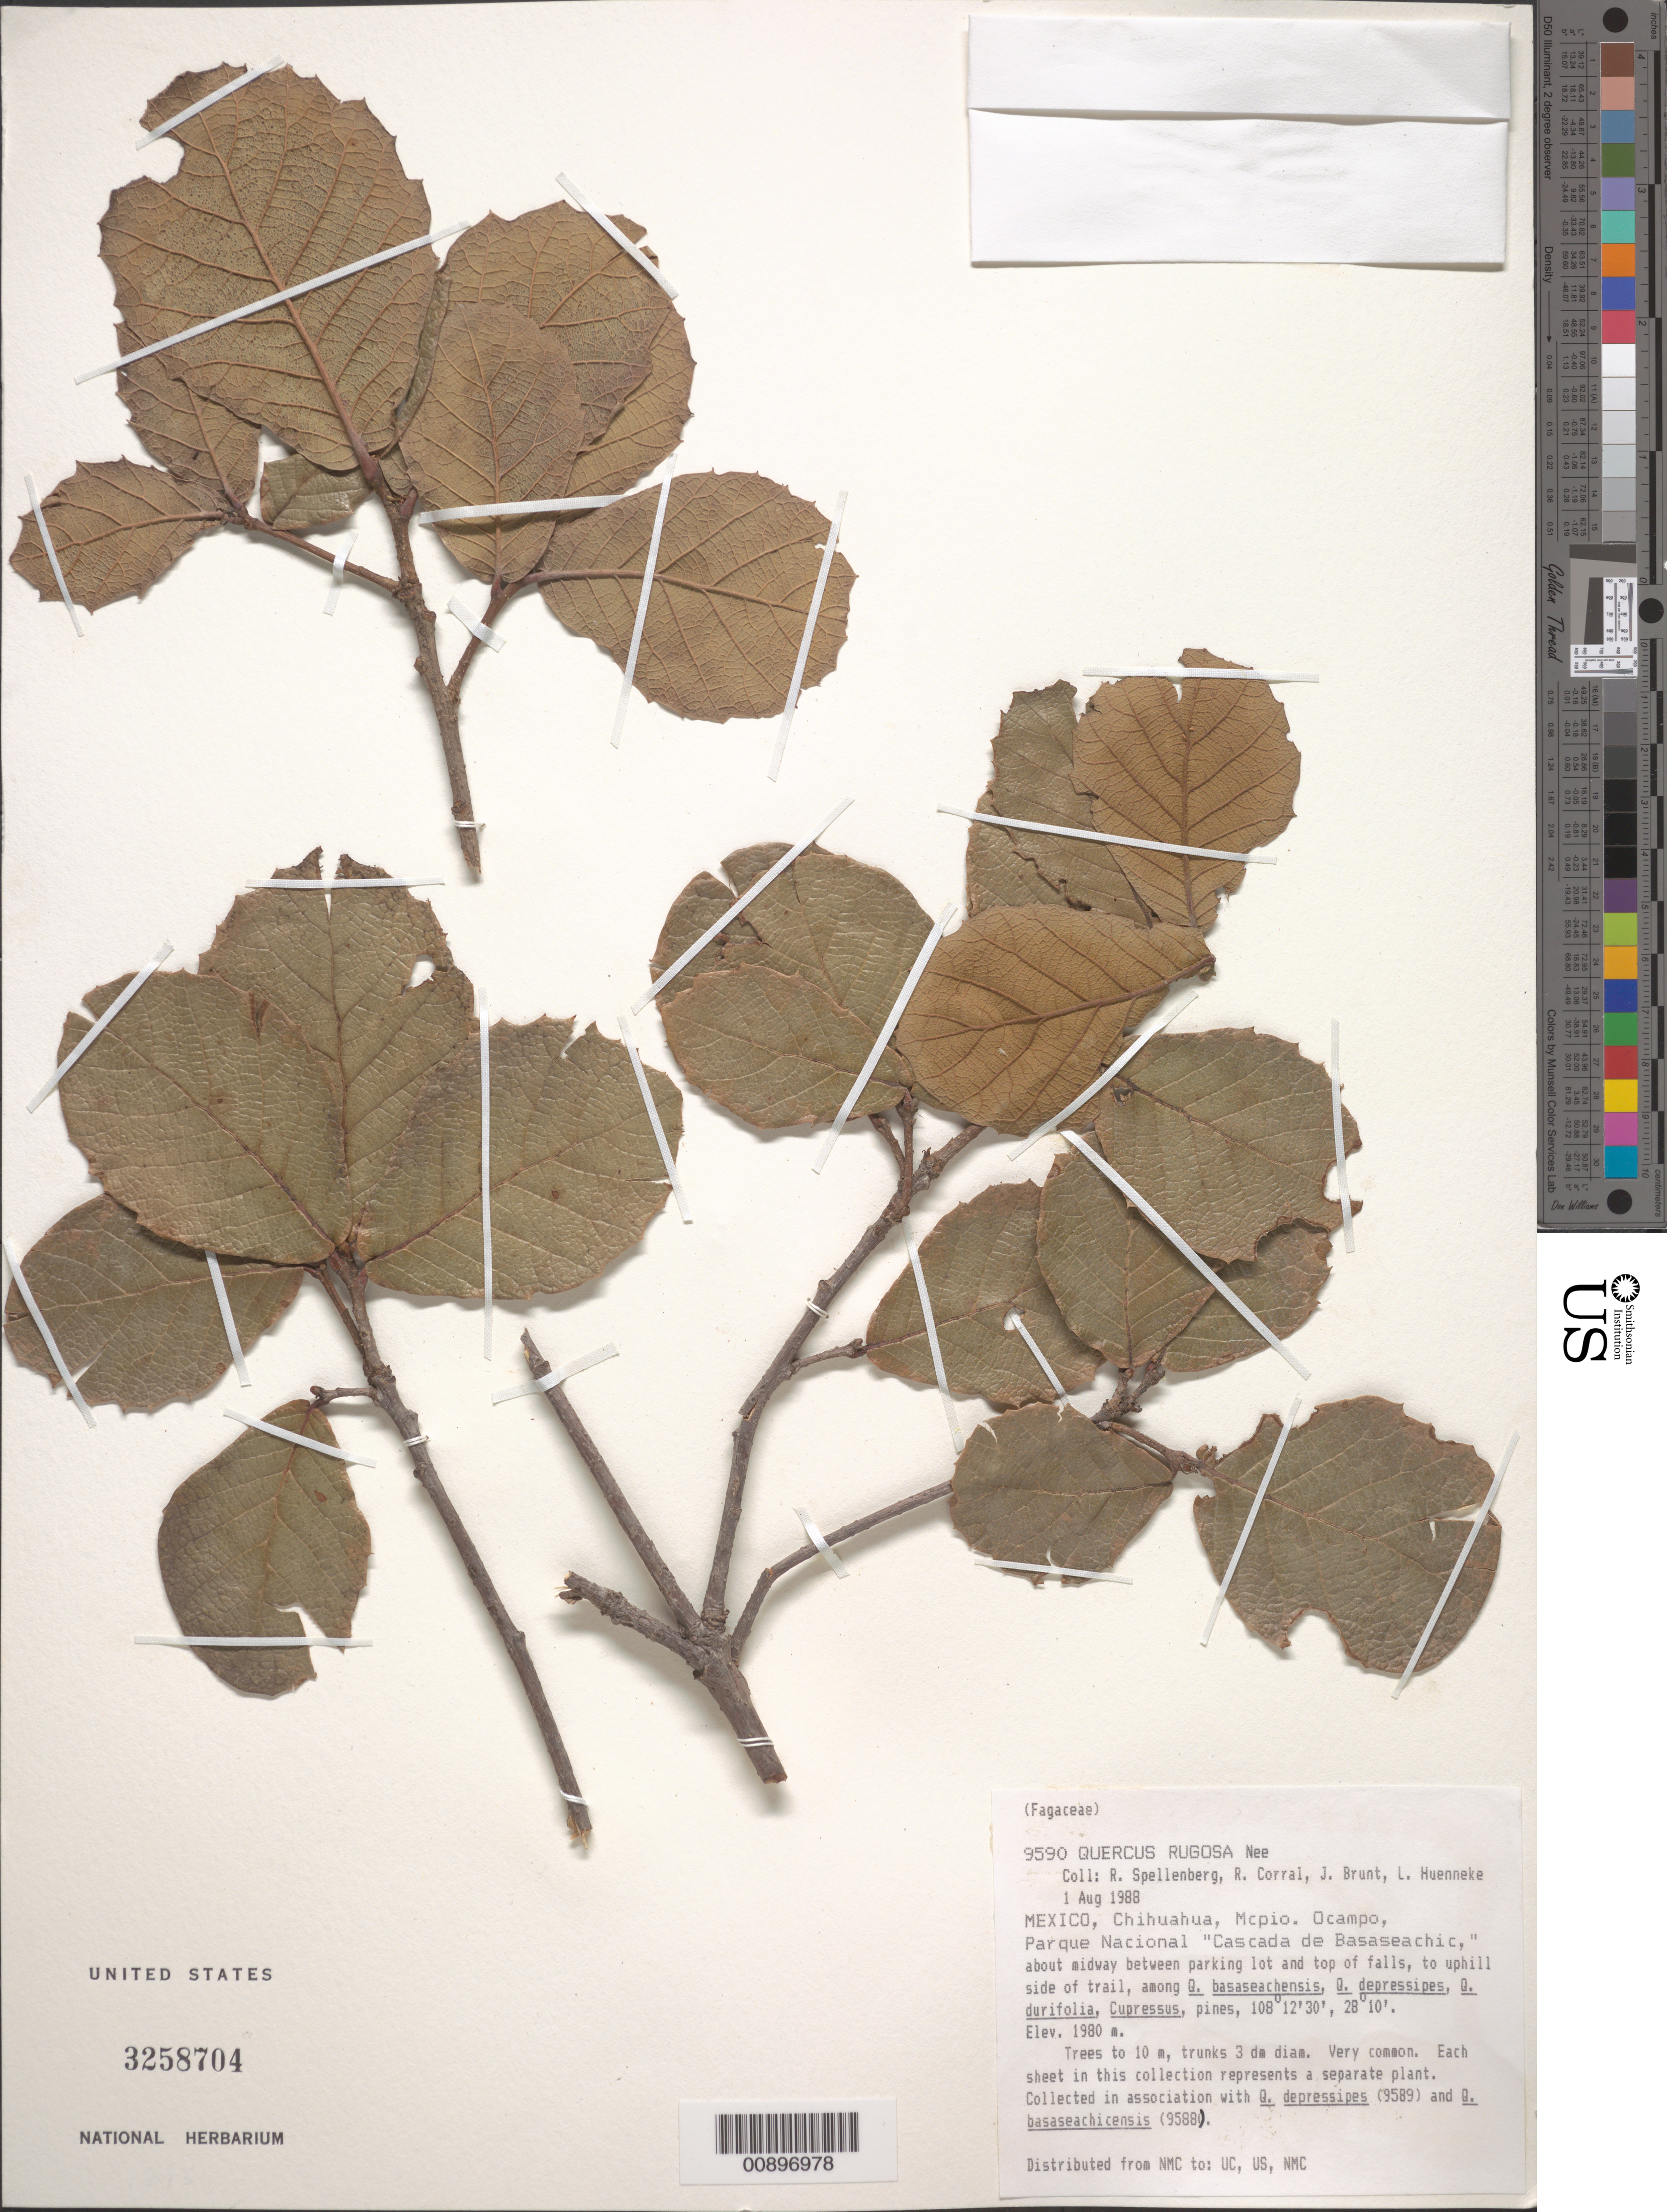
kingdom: Plantae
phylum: Tracheophyta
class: Magnoliopsida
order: Fagales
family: Fagaceae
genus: Quercus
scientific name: Quercus rugosa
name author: Née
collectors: R. W. Spellenberg, R. Corral, J. Brunt & L. Huenneke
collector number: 9590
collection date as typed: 01 Aug 1988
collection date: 1988-08-01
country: Mexico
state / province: Chihuahua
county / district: Ocampo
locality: Chihuahau: Mpio. Ocampo: Parque Nacional "Cascada de Basaseachic", about midway between parking lot and top of falls, to uphill side of trail.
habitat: Among Q. Basaseachensis, Q. depressipes, Q. durifolia, Cupressus, pines.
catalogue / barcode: US 3258704